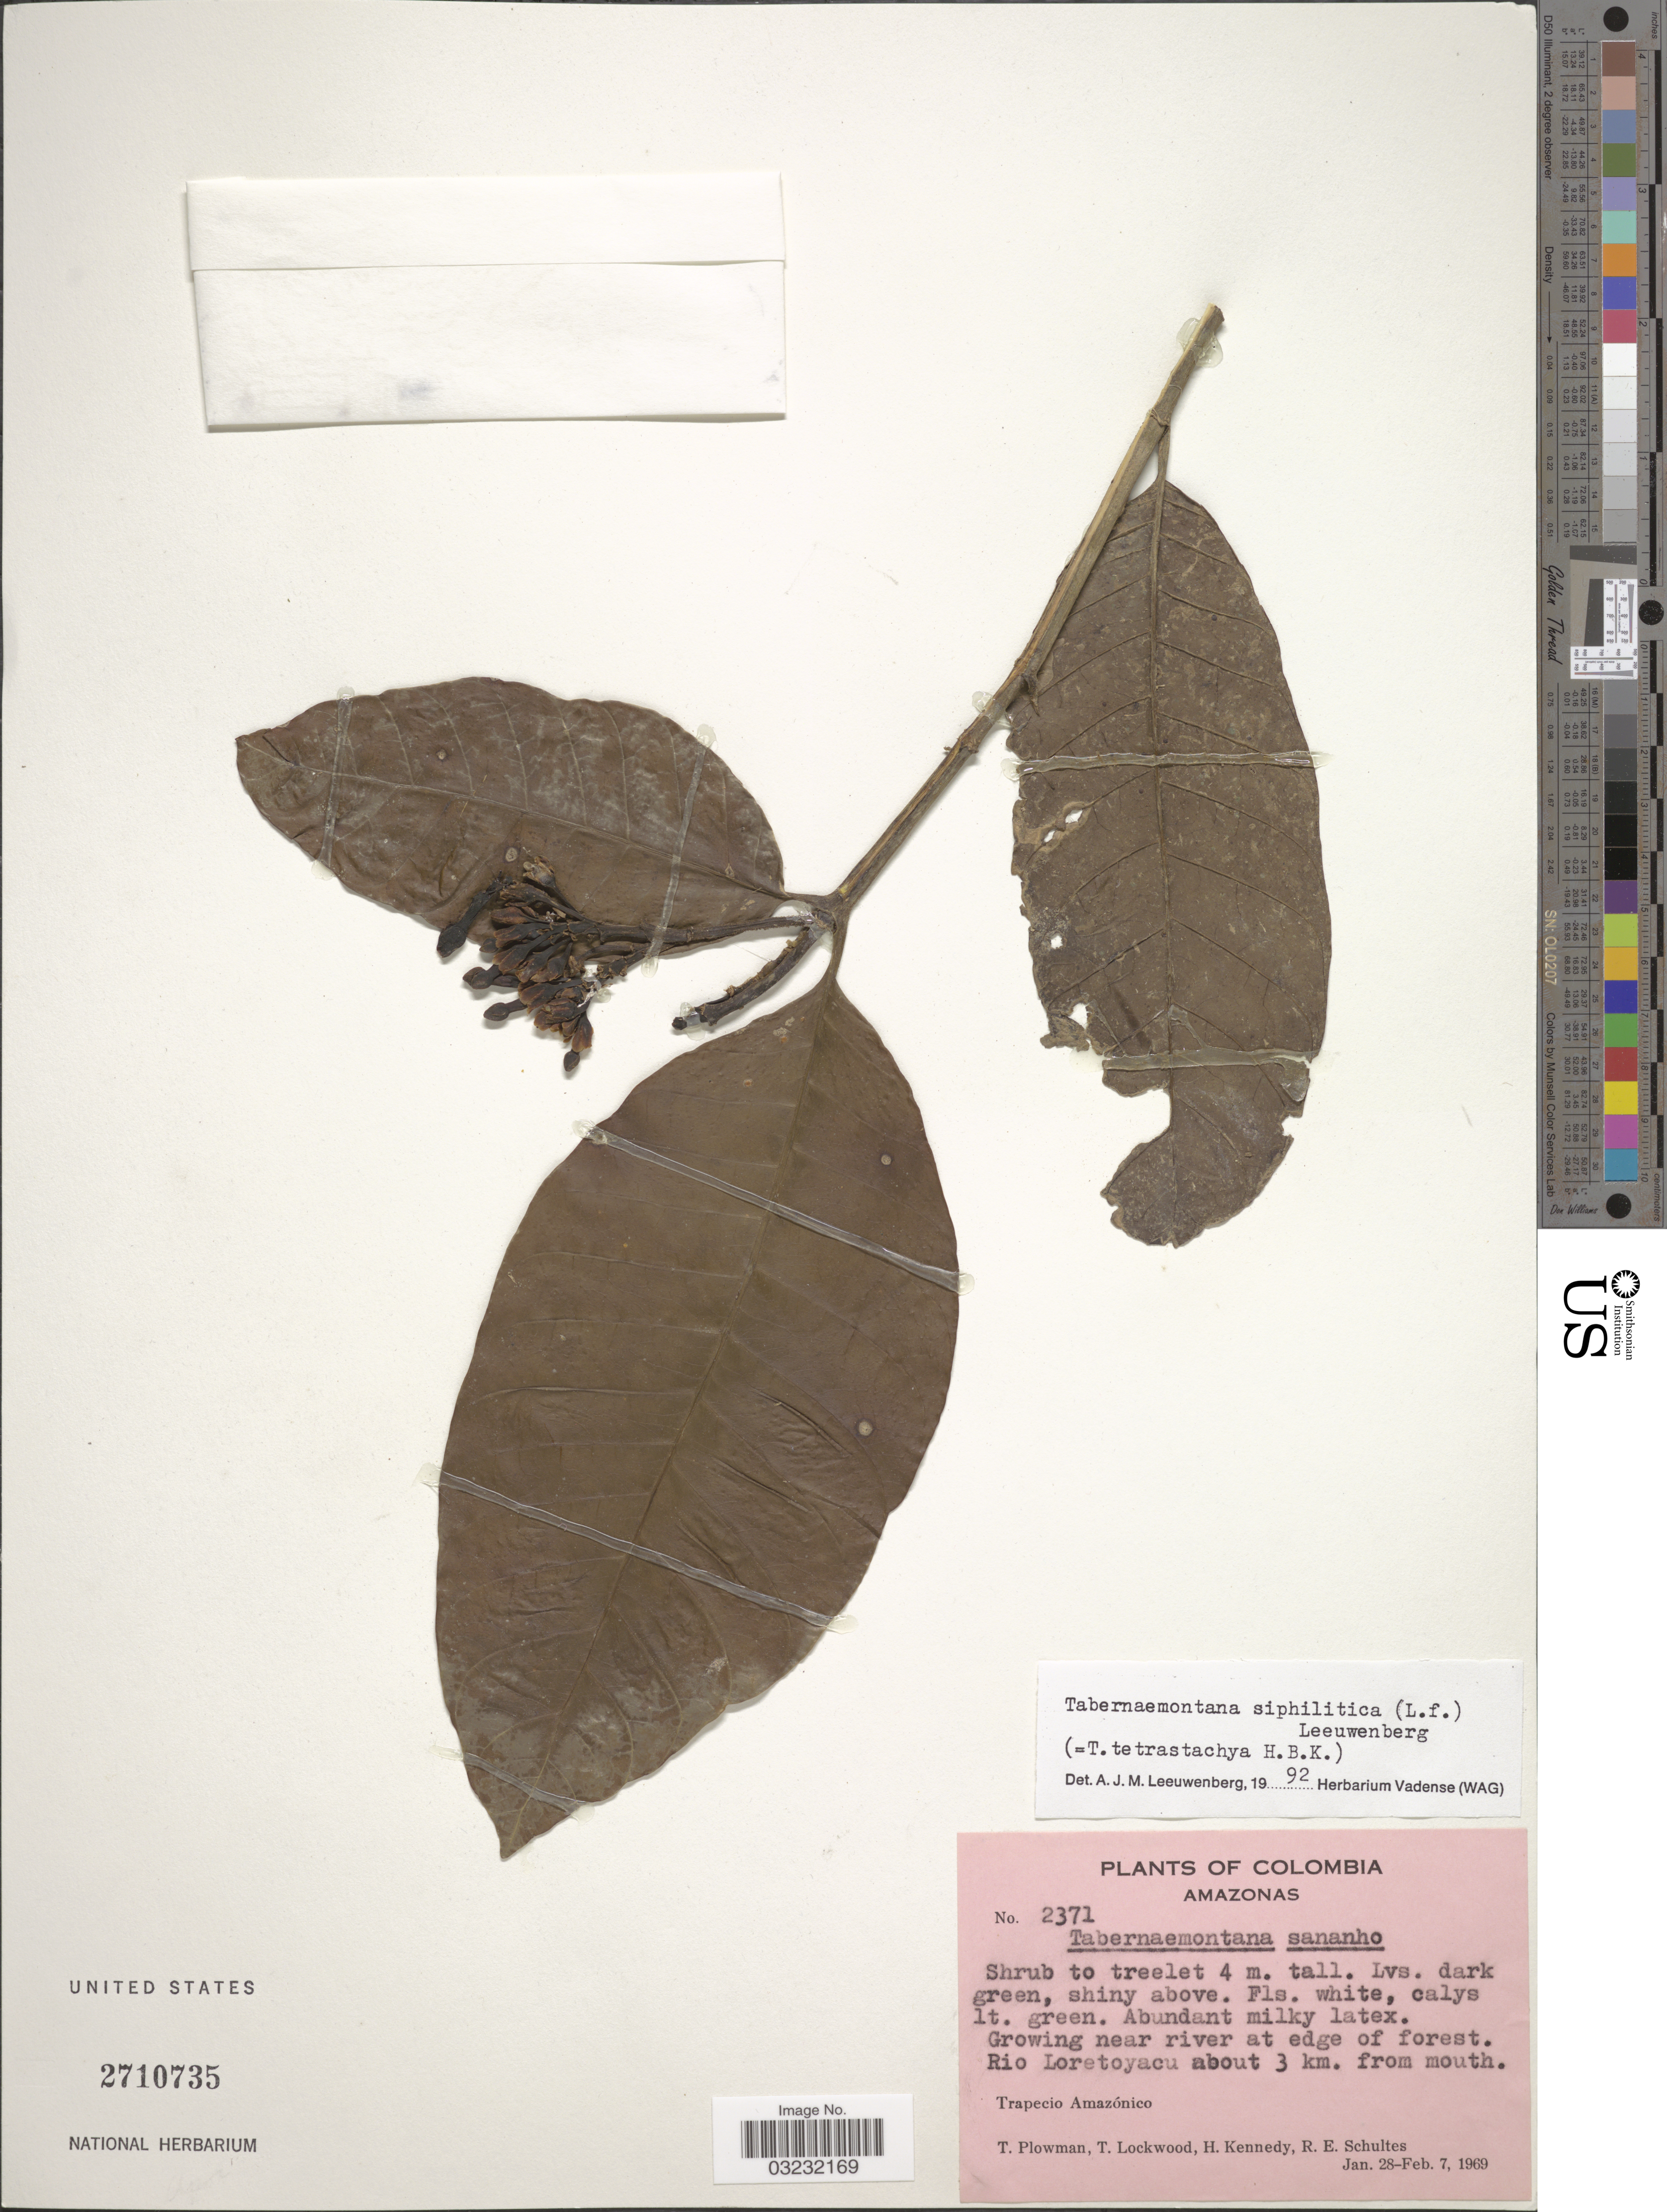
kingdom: Plantae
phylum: Tracheophyta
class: Magnoliopsida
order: Gentianales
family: Apocynaceae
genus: Tabernaemontana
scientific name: Tabernaemontana siphilitica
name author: (L. f.) Leeuwenb.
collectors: T. Plowman, T. Lockwood, H. Kennedy & R. E. Schultes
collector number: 2371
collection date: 1969-01-28/1969-02-07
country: Colombia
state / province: Amazônas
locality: Rio Loretoyacu about 3 km. from mouth. Trapecio Amazónico.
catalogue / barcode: US 2710735